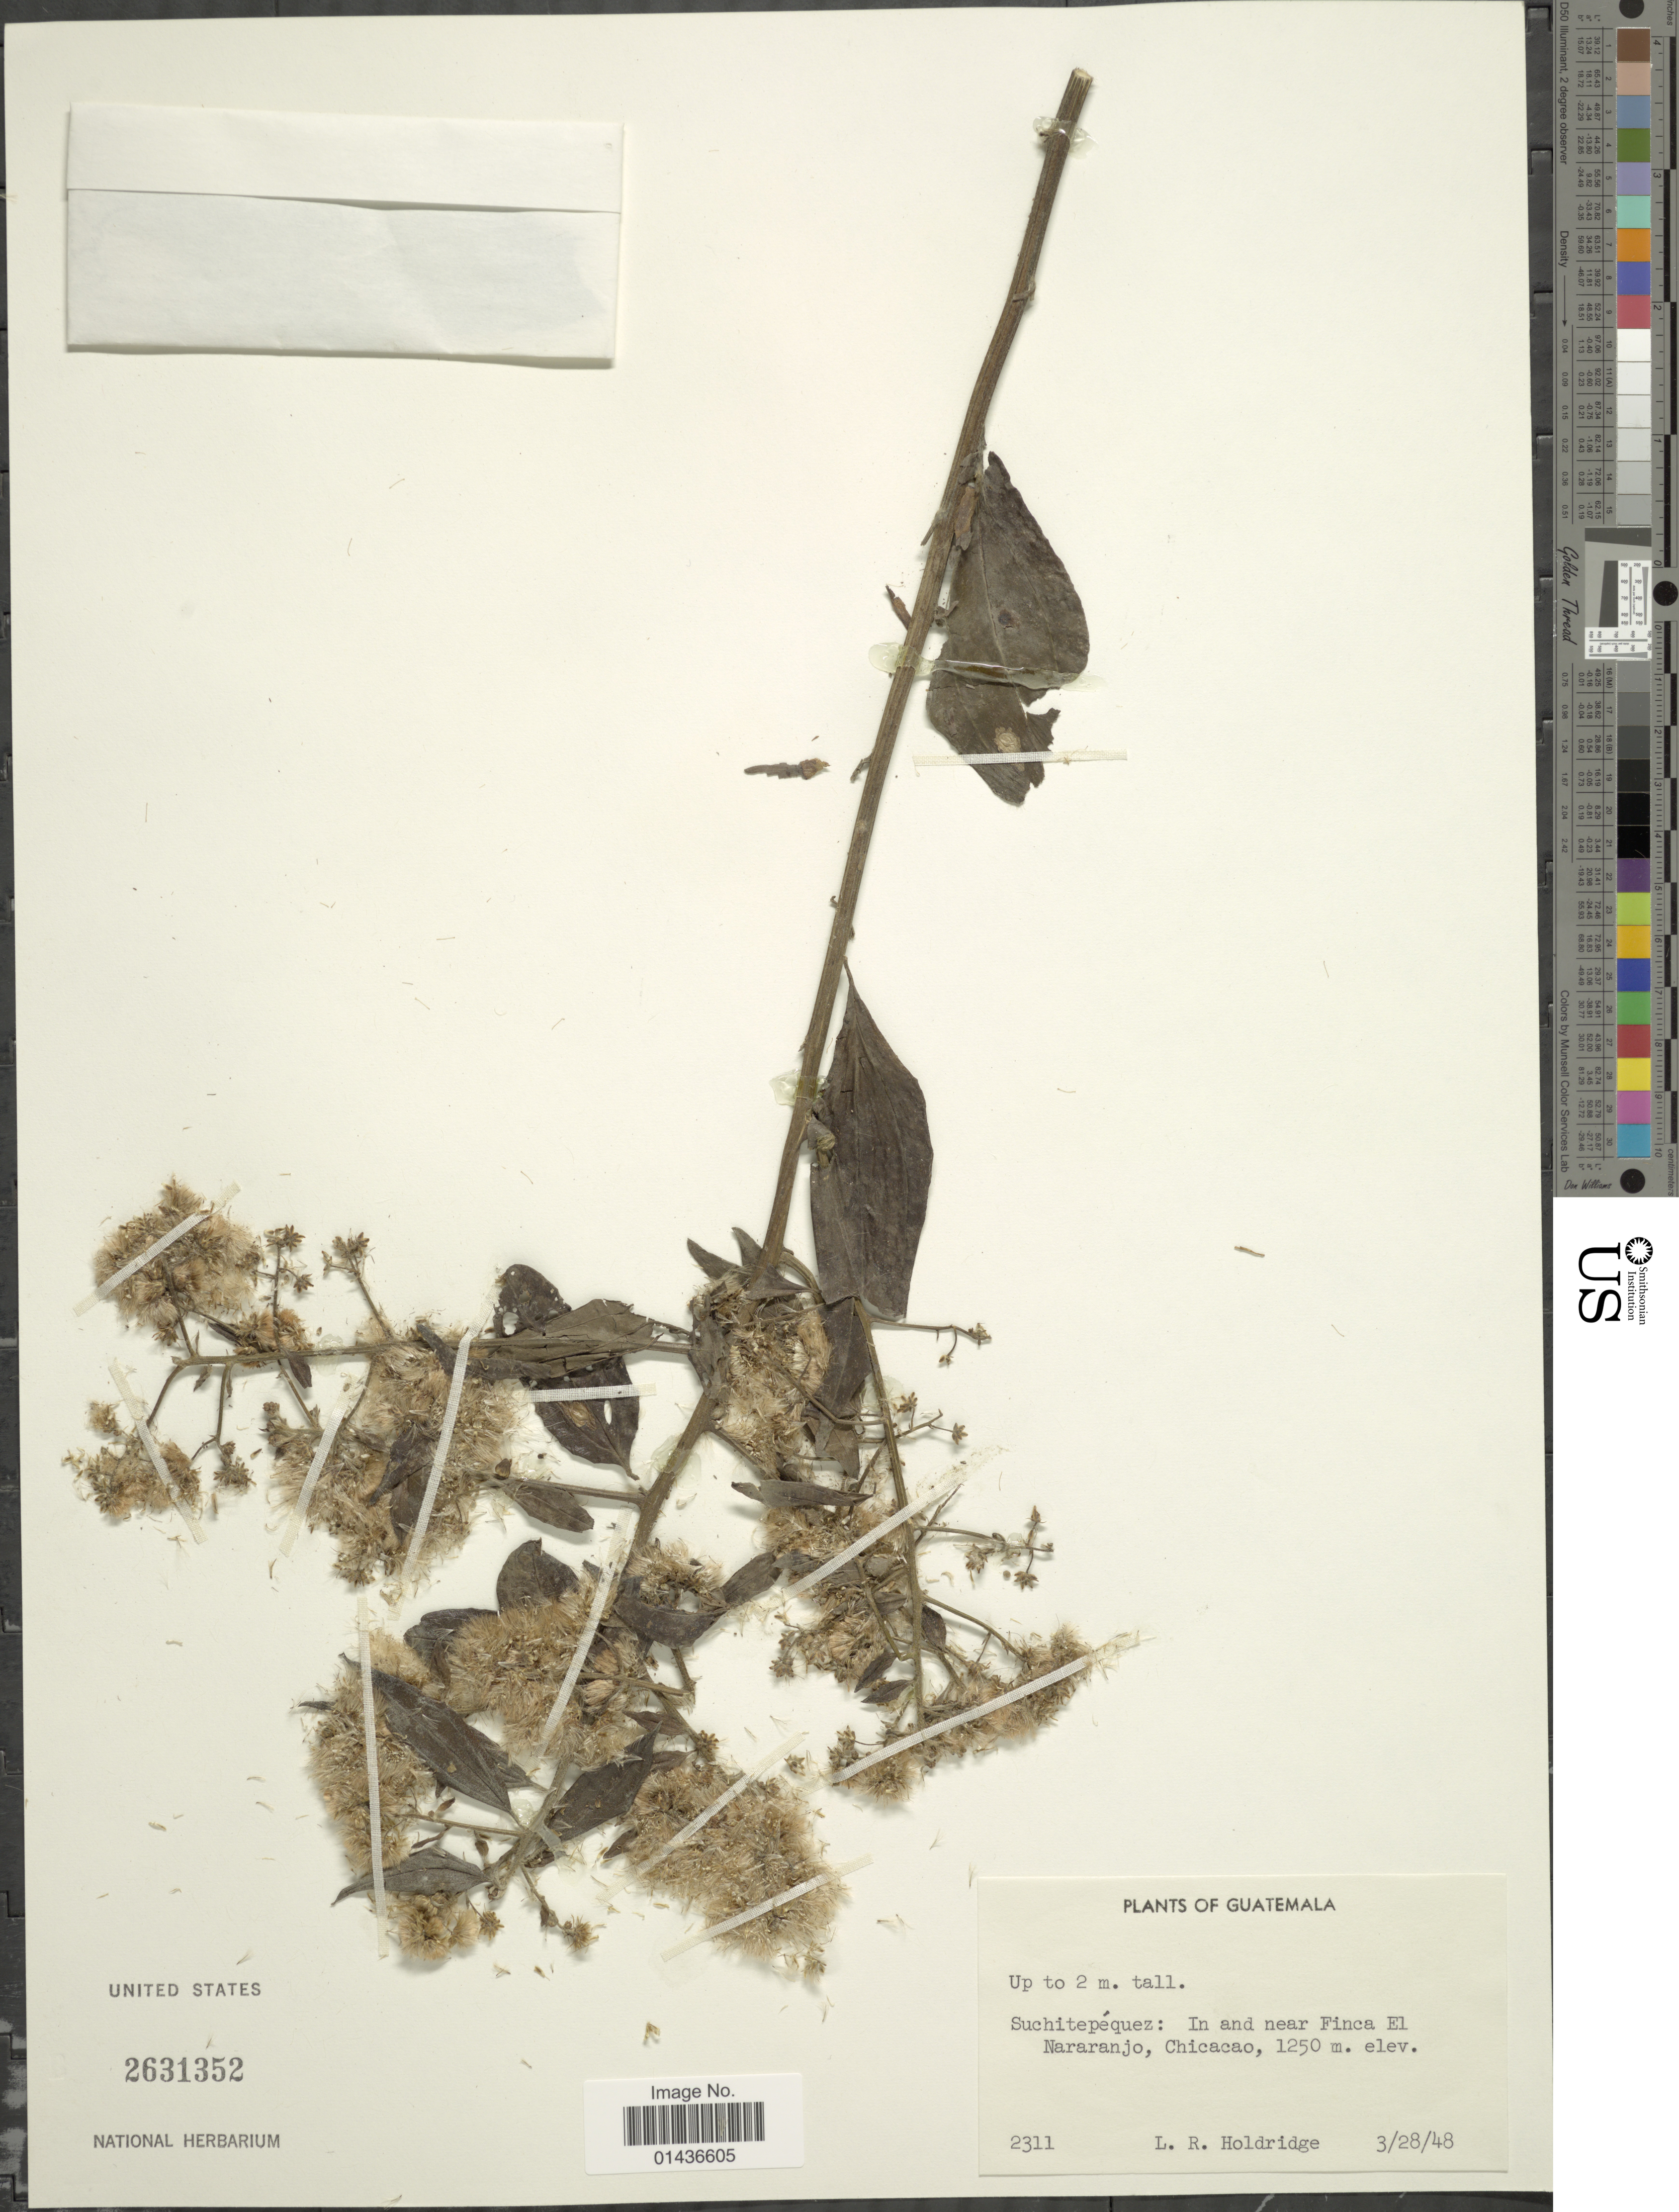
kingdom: Plantae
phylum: Tracheophyta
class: Magnoliopsida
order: Asterales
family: Asteraceae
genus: Pluchea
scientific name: Pluchea carolinensis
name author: (Jacq.) D. Don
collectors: L. Holdridge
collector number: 2311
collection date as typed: Transcribed d/m/y: 28/3/48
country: Guatemala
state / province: Suchitepéquez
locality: In and near Finca El Nararanjo, Chicacao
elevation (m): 1250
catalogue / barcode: US 2631352